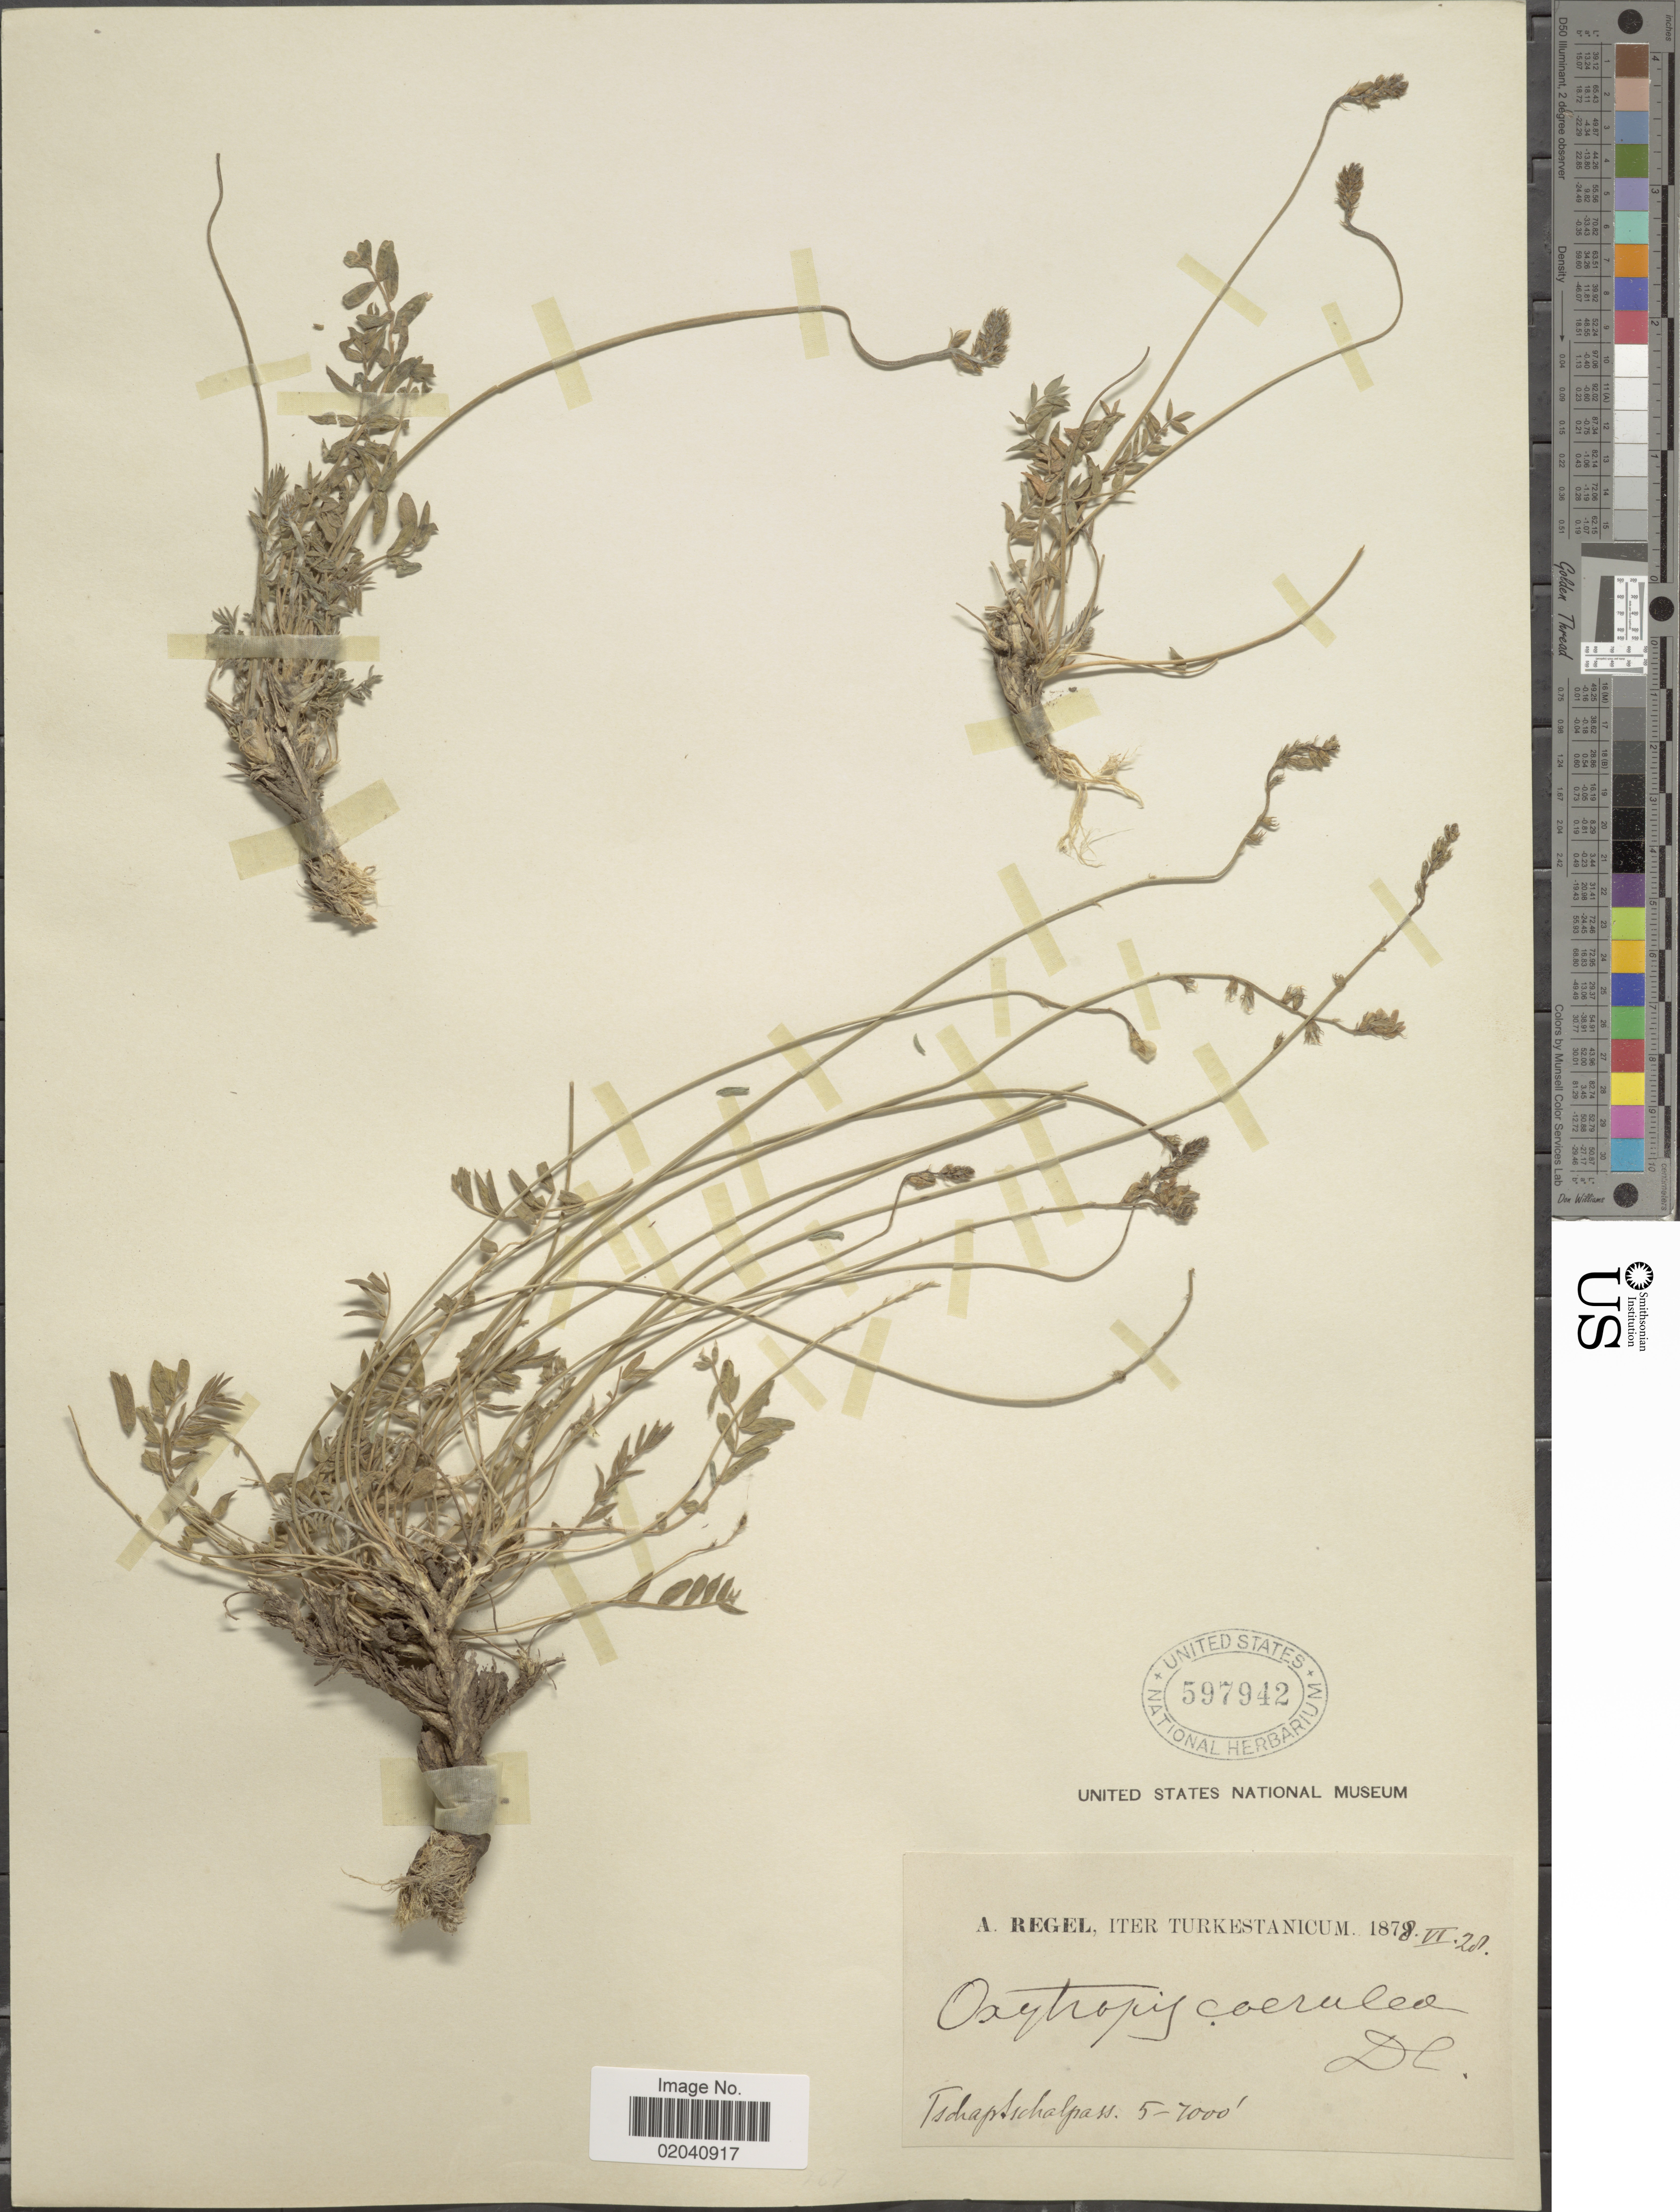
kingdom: Plantae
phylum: Tracheophyta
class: Magnoliopsida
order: Fabales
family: Fabaceae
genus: Oxytropis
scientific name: Oxytropis caerulea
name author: (Pall.) DC.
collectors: A. Regel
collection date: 1878-06-28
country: Tajikistan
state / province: Sughd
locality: Tschaptschal pass. Inter Turkestanikum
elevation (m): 1524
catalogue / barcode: US 597942